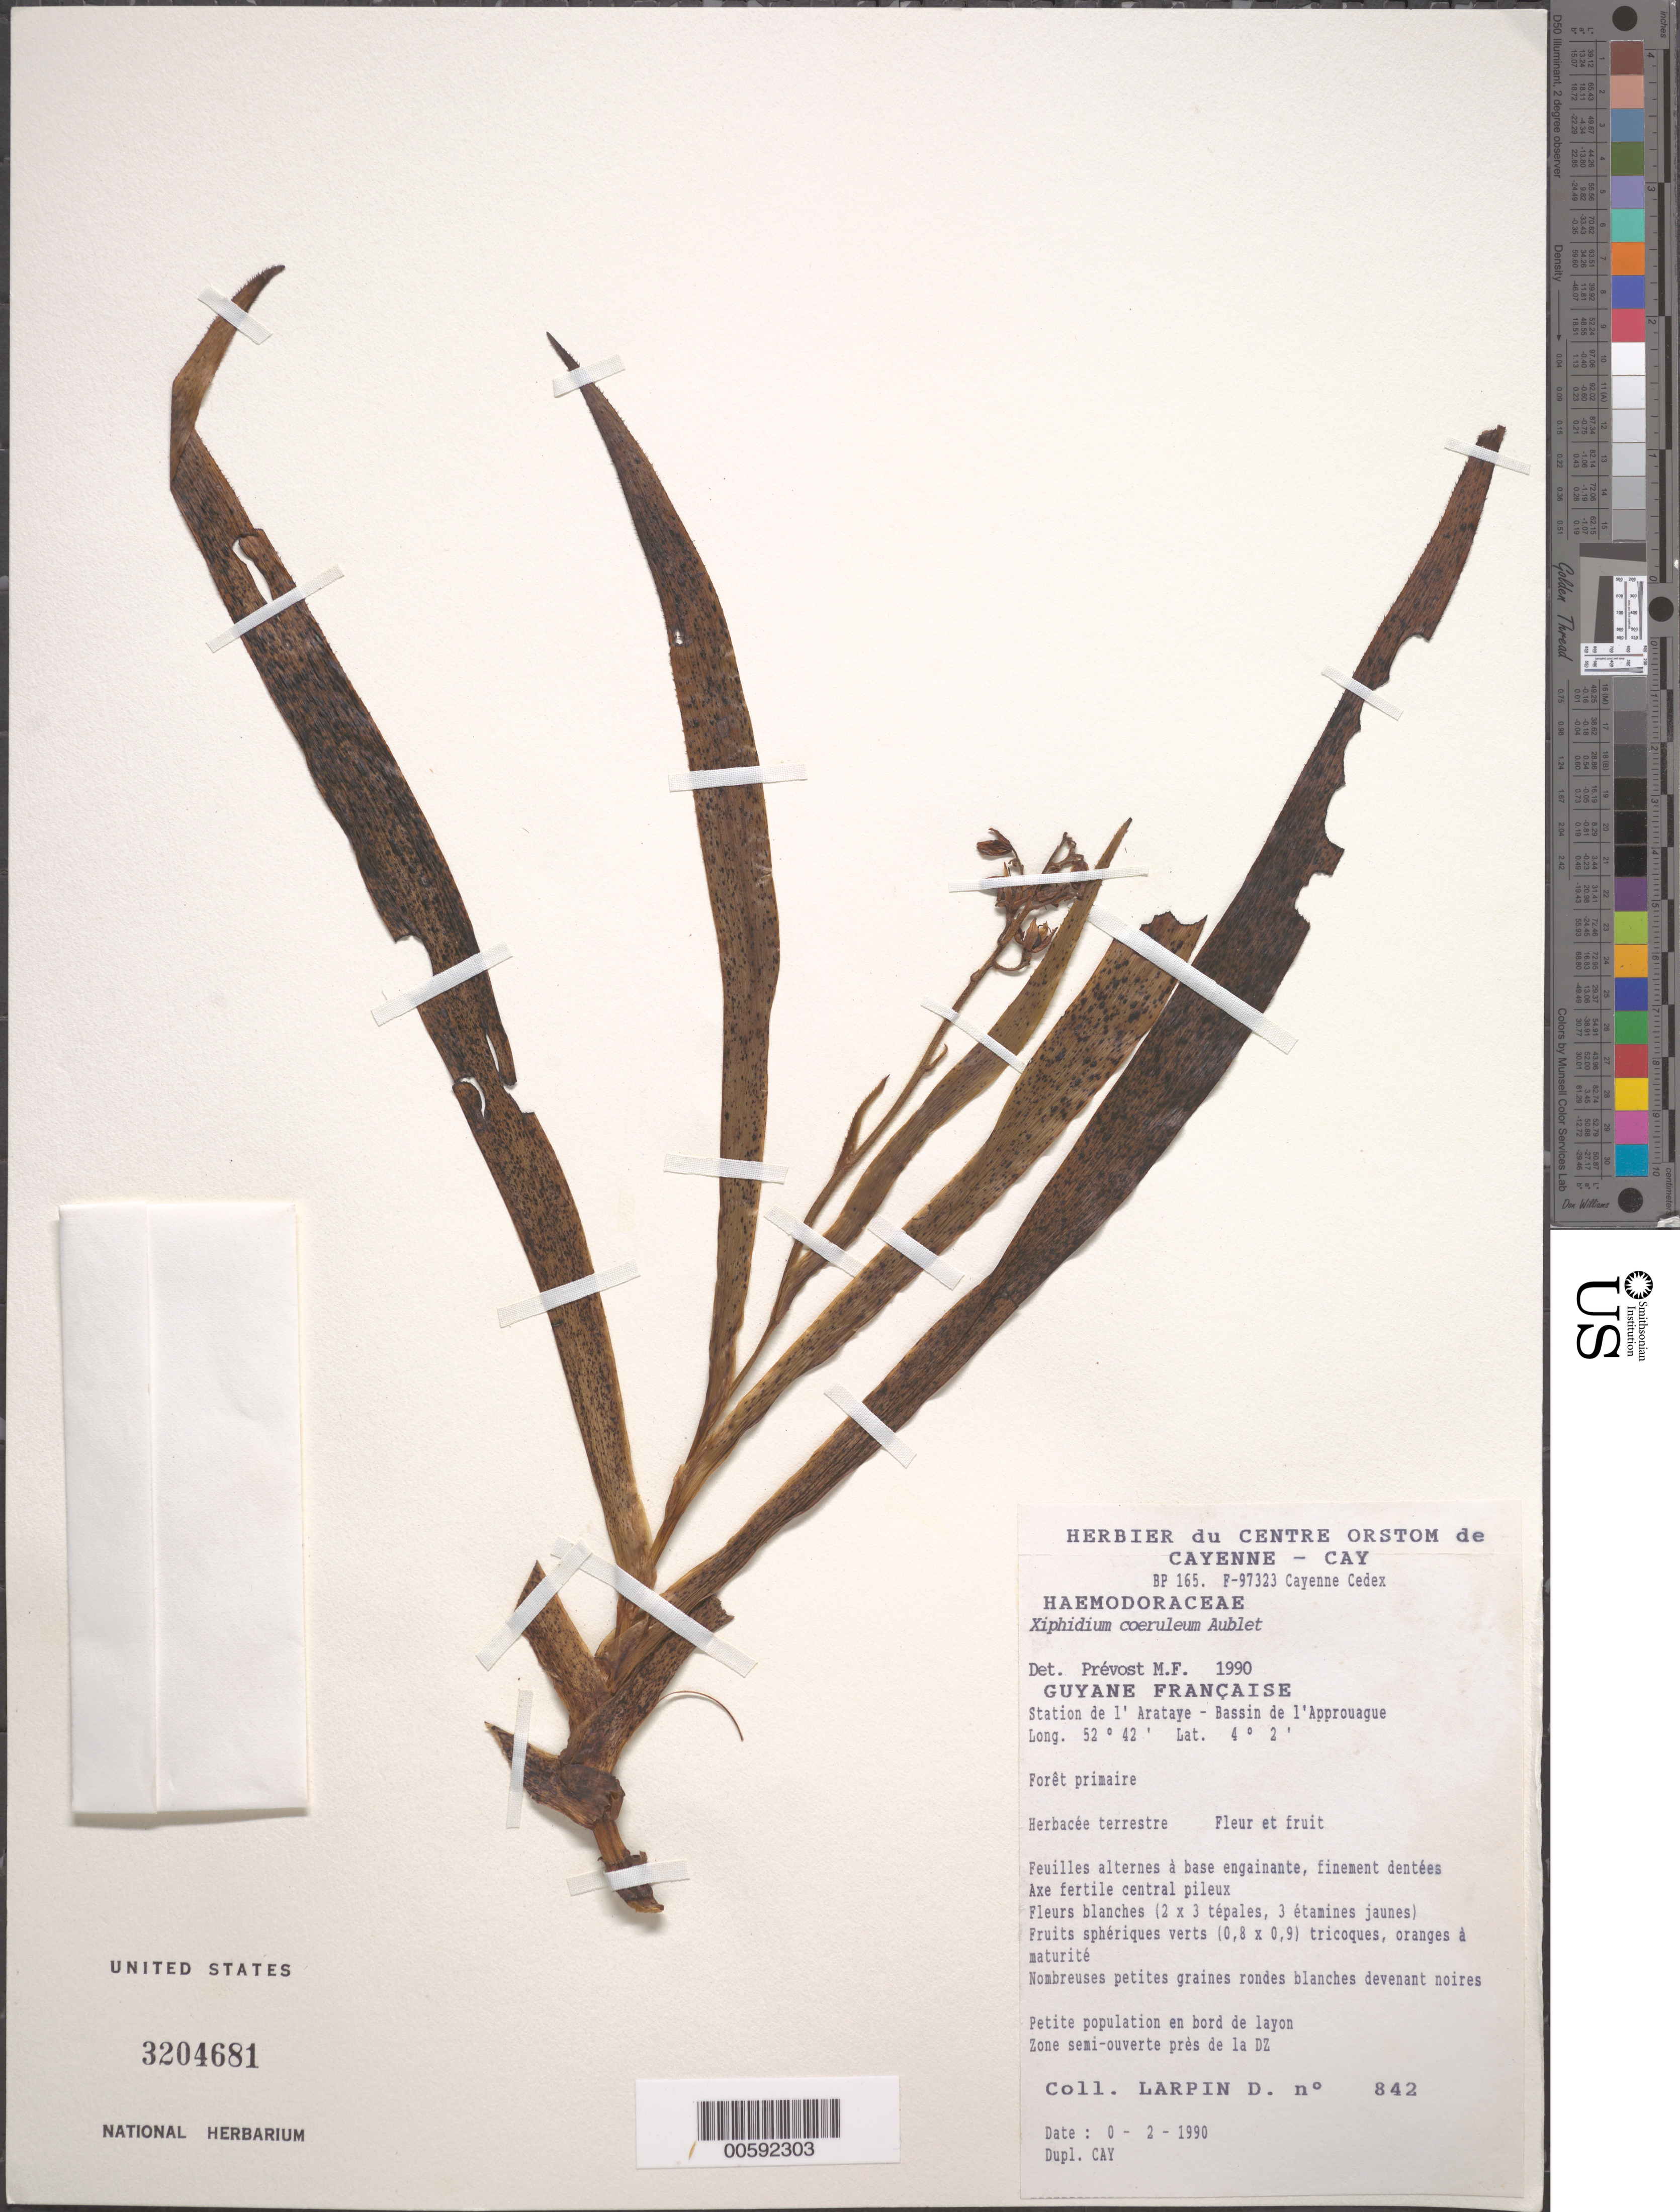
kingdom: Plantae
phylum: Tracheophyta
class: Liliopsida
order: Commelinales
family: Haemodoraceae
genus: Xiphidium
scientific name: Xiphidium caeruleum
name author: Aubl.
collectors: D. Larpin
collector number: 842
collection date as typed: Feb 1990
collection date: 1990-02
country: French Guiana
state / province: Cayenne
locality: Station de l' Arataye - Bassin de l' Approuague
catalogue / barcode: US 3204681